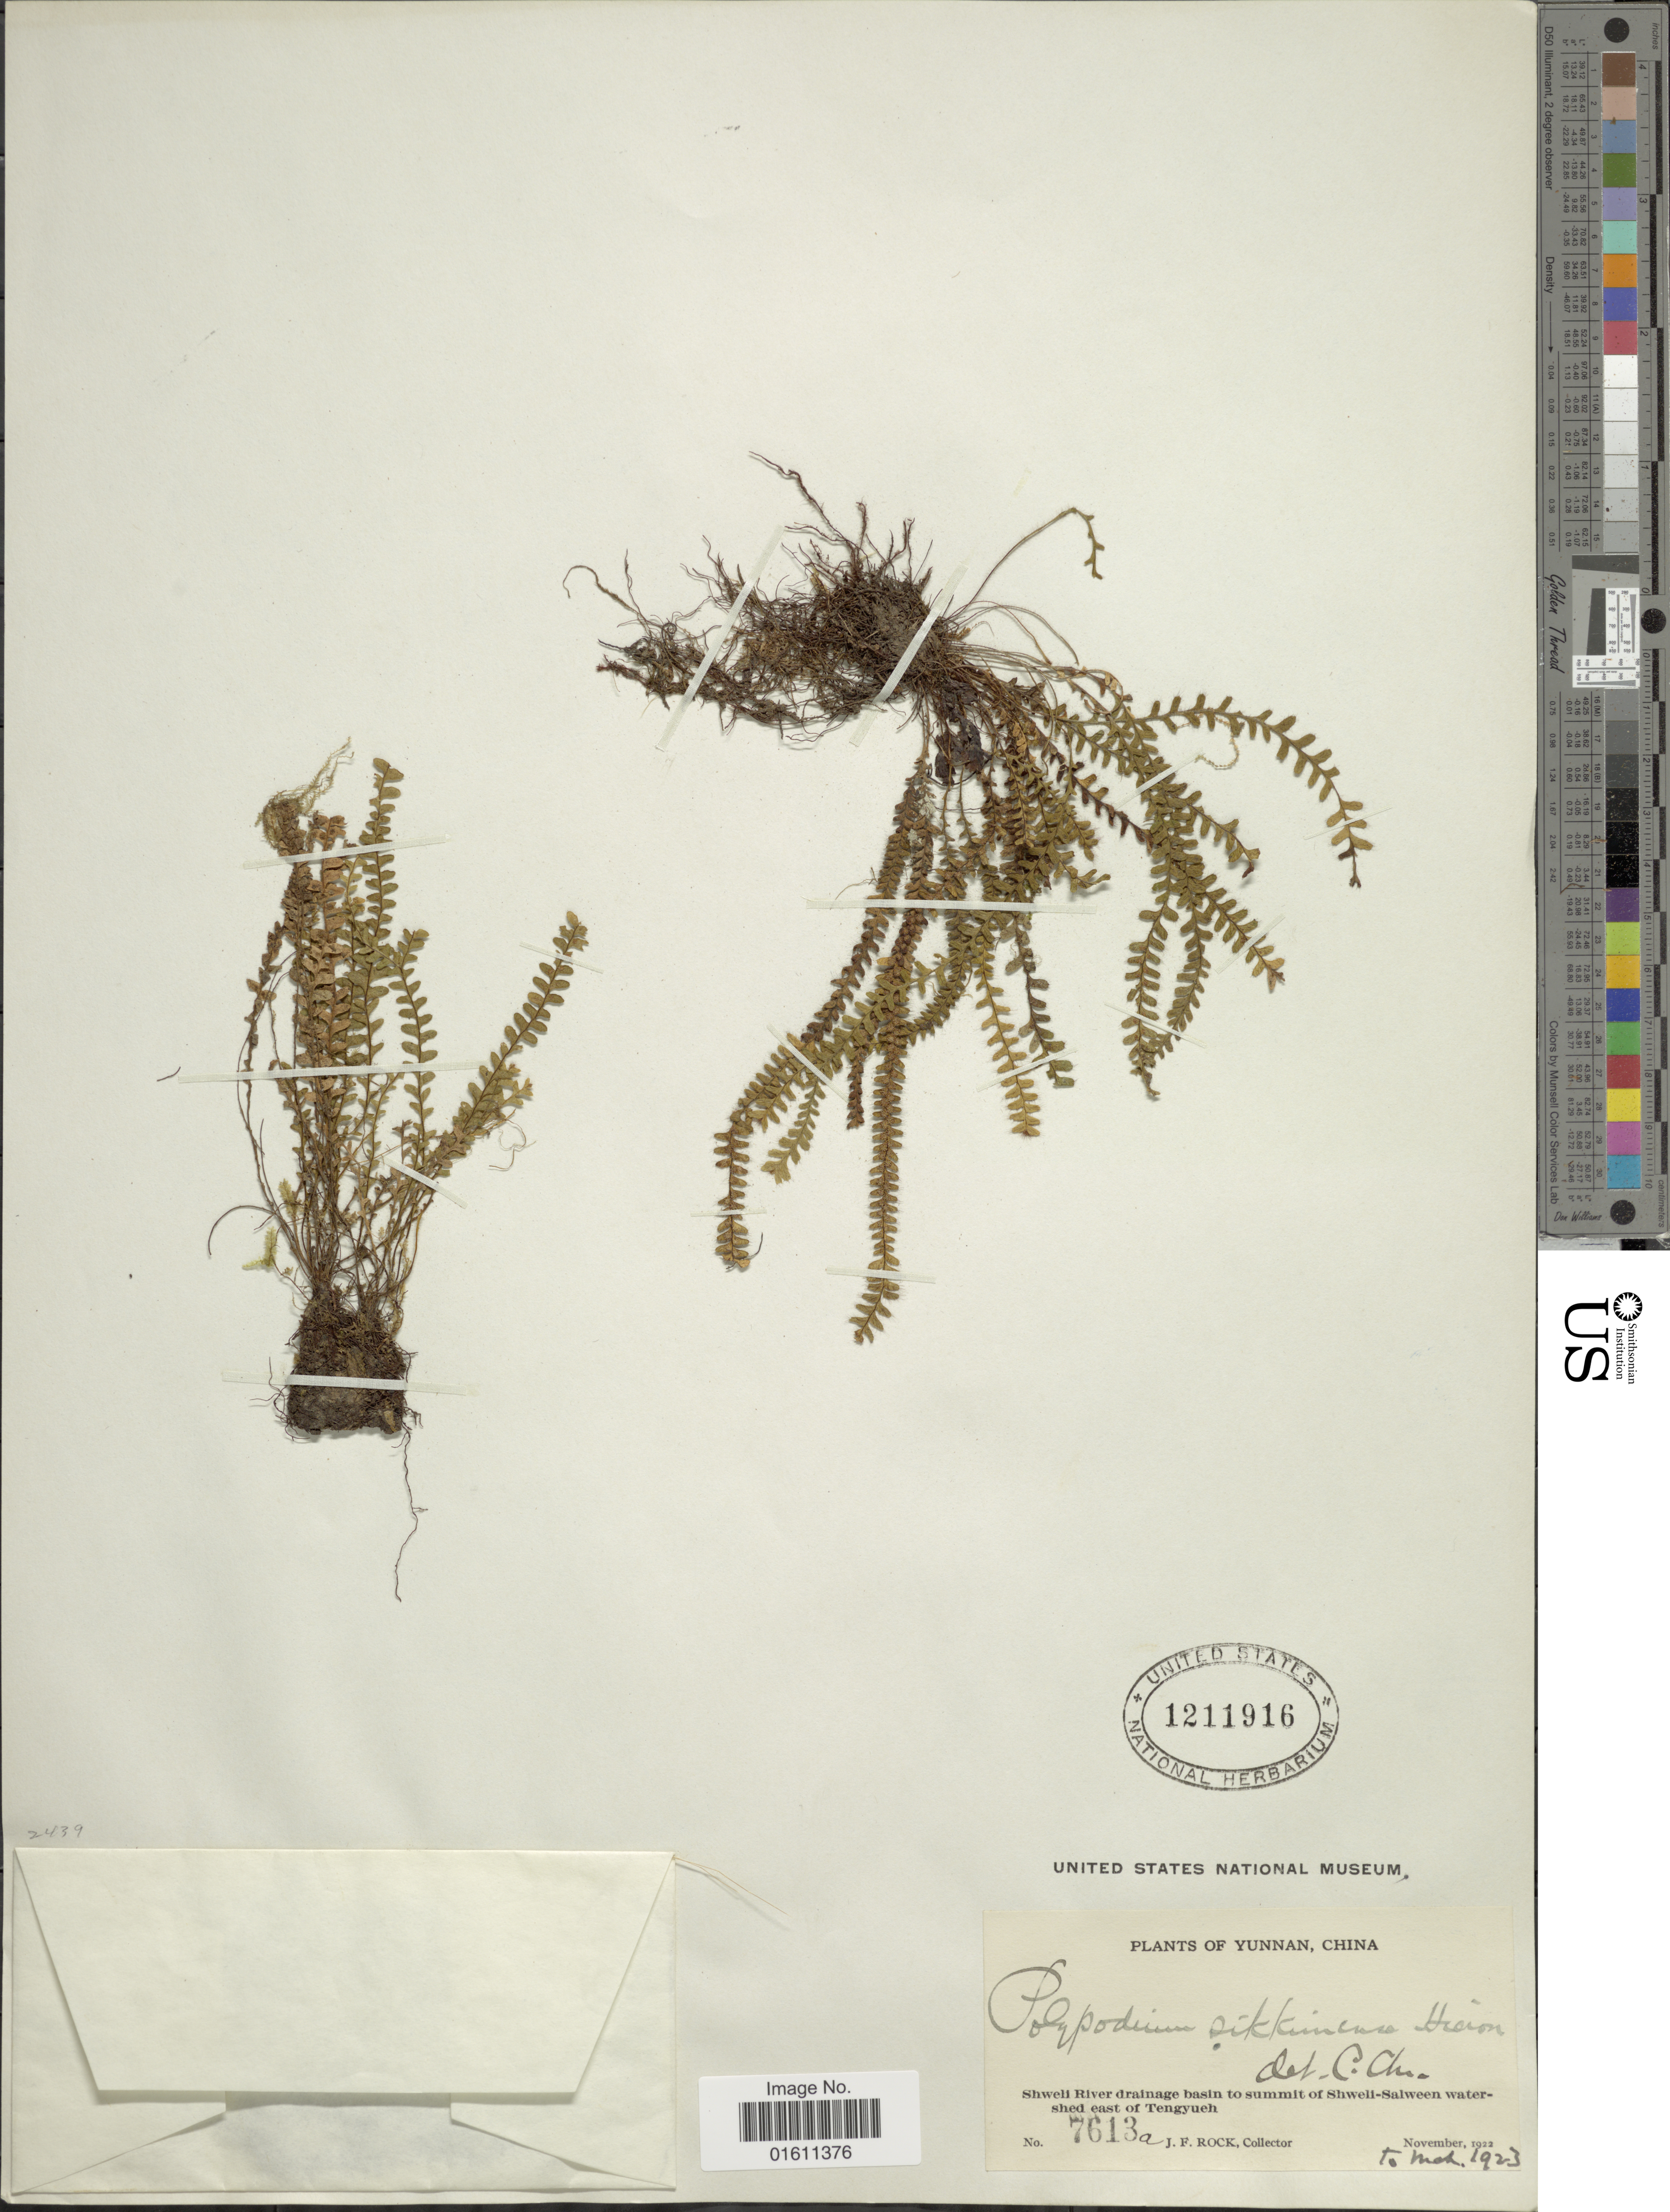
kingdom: Plantae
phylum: Tracheophyta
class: Polypodiopsida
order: Polypodiales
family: Polypodiaceae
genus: Micropolypodium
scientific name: Micropolypodium sikkimense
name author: (Hieron.) X.C. Zhang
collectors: J. Rock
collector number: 7613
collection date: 1922-11/1923-03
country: China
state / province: Yunnan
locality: Yunnan, China, Shweli River drainage basin to sumiit of Shweli-Salween watershed east of Tengyueh.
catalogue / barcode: US 1211916